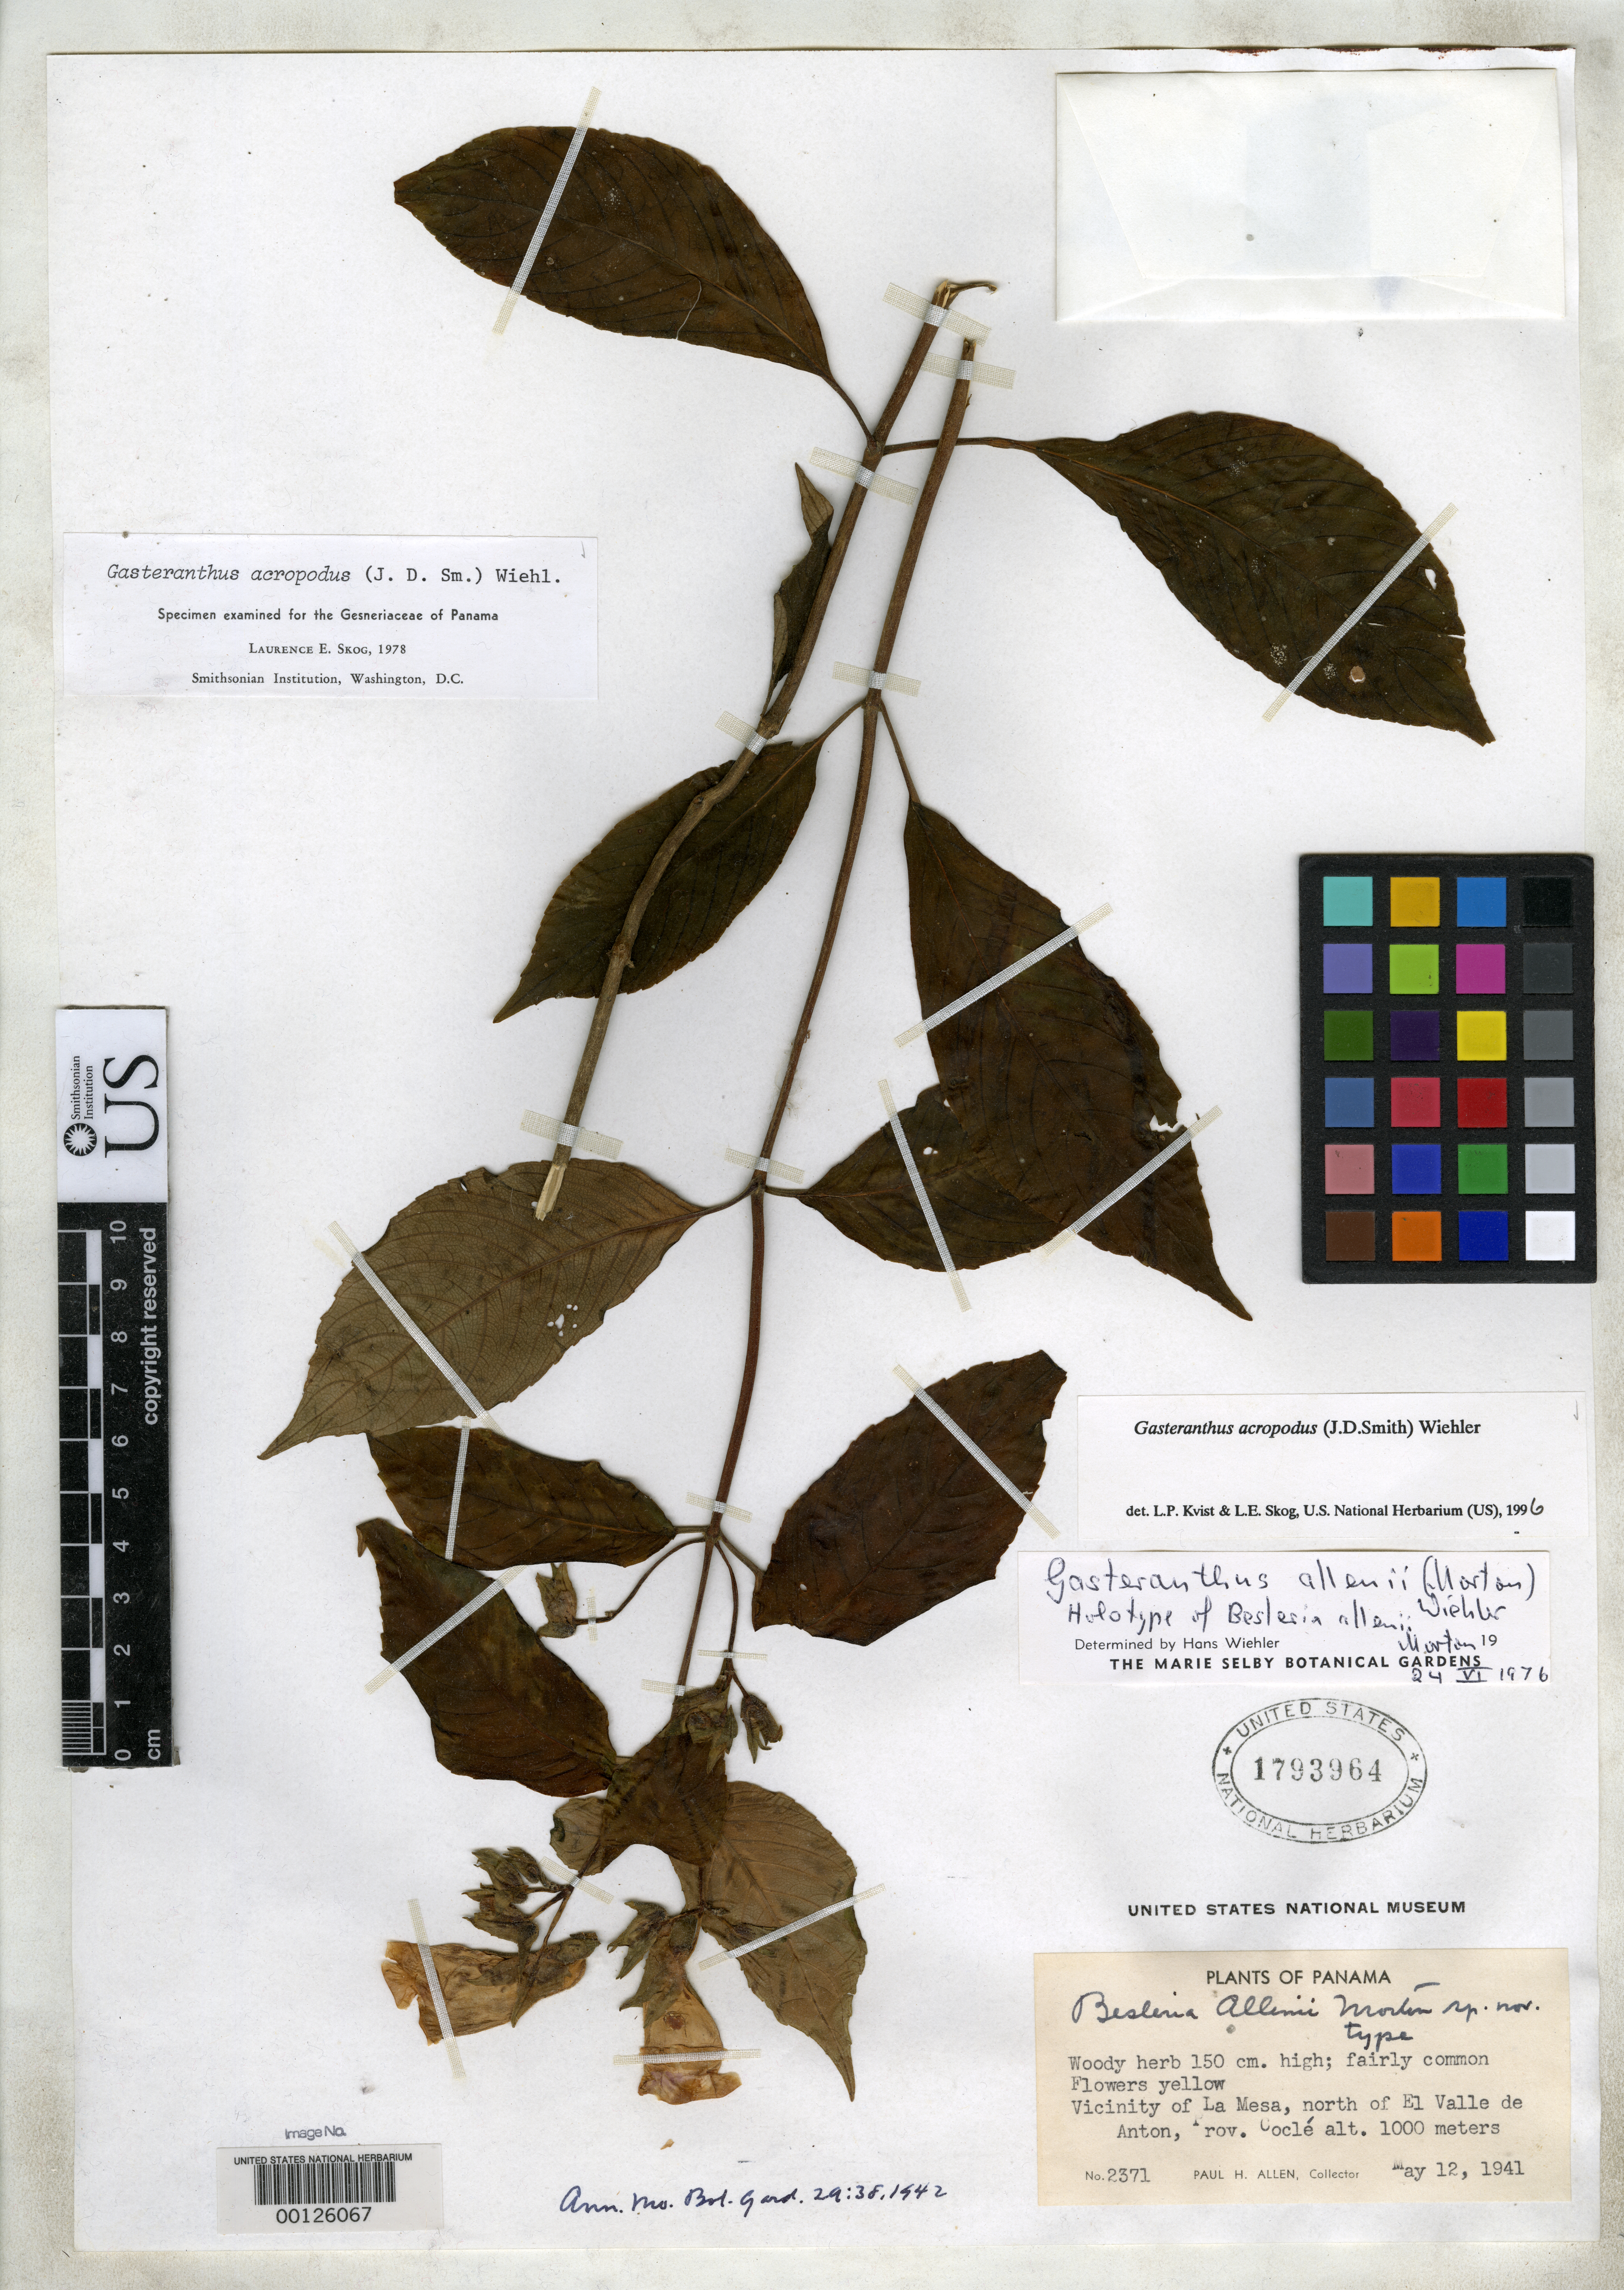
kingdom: Plantae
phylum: Tracheophyta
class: Magnoliopsida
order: Lamiales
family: Gesneriaceae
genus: Besleria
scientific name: Besleria allenii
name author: C.V. Morton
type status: Holotype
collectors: P. H. Allen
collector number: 2371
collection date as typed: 12 May 1941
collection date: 1941-05-12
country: Panama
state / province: Coclé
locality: Vicinity of La Mesa, N of el Valle De Anton.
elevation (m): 1000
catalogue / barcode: US 1793964